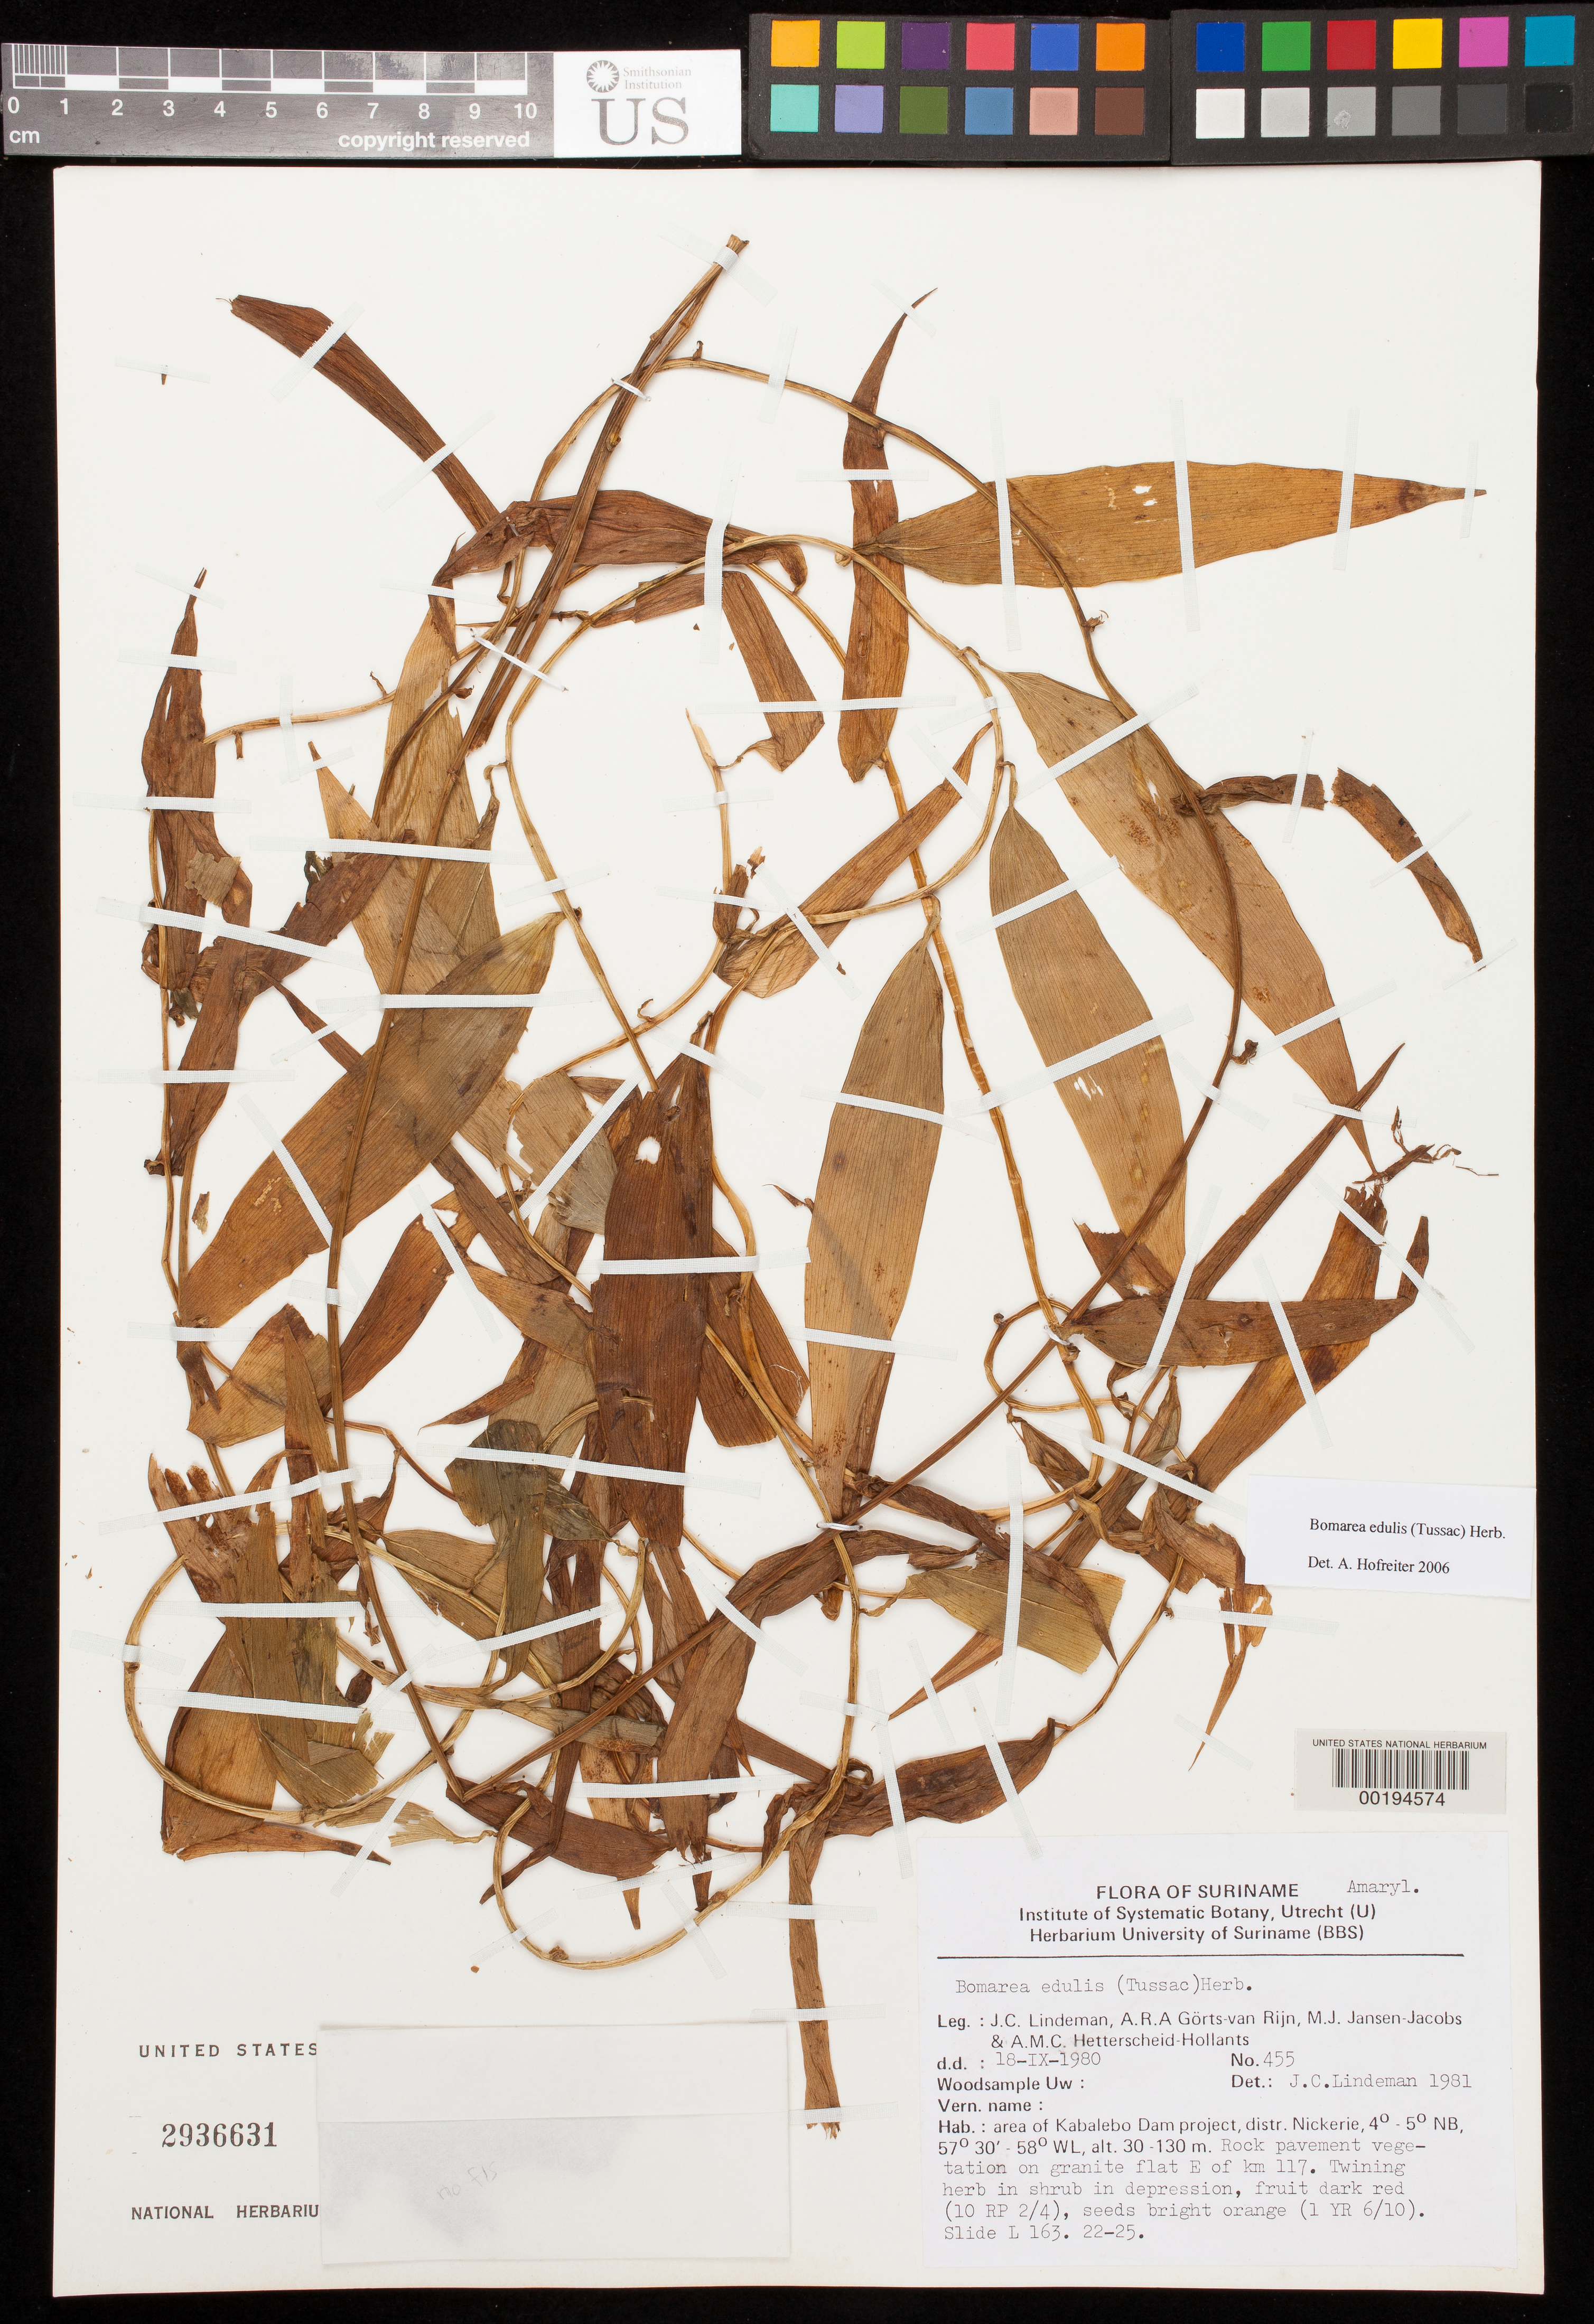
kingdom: Plantae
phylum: Tracheophyta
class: Liliopsida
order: Liliales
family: Alstroemeriaceae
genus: Bomarea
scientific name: Bomarea edulis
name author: (Tussac) Herb.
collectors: J. C. Lindeman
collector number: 455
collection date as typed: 18 Sep 1980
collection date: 1980-09-18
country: Suriname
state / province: Nickerie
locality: Area of kabalebo dam project; on granite flat e of km 117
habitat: Rock pavement vegetation on granite flat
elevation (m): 30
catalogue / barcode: US 2936631